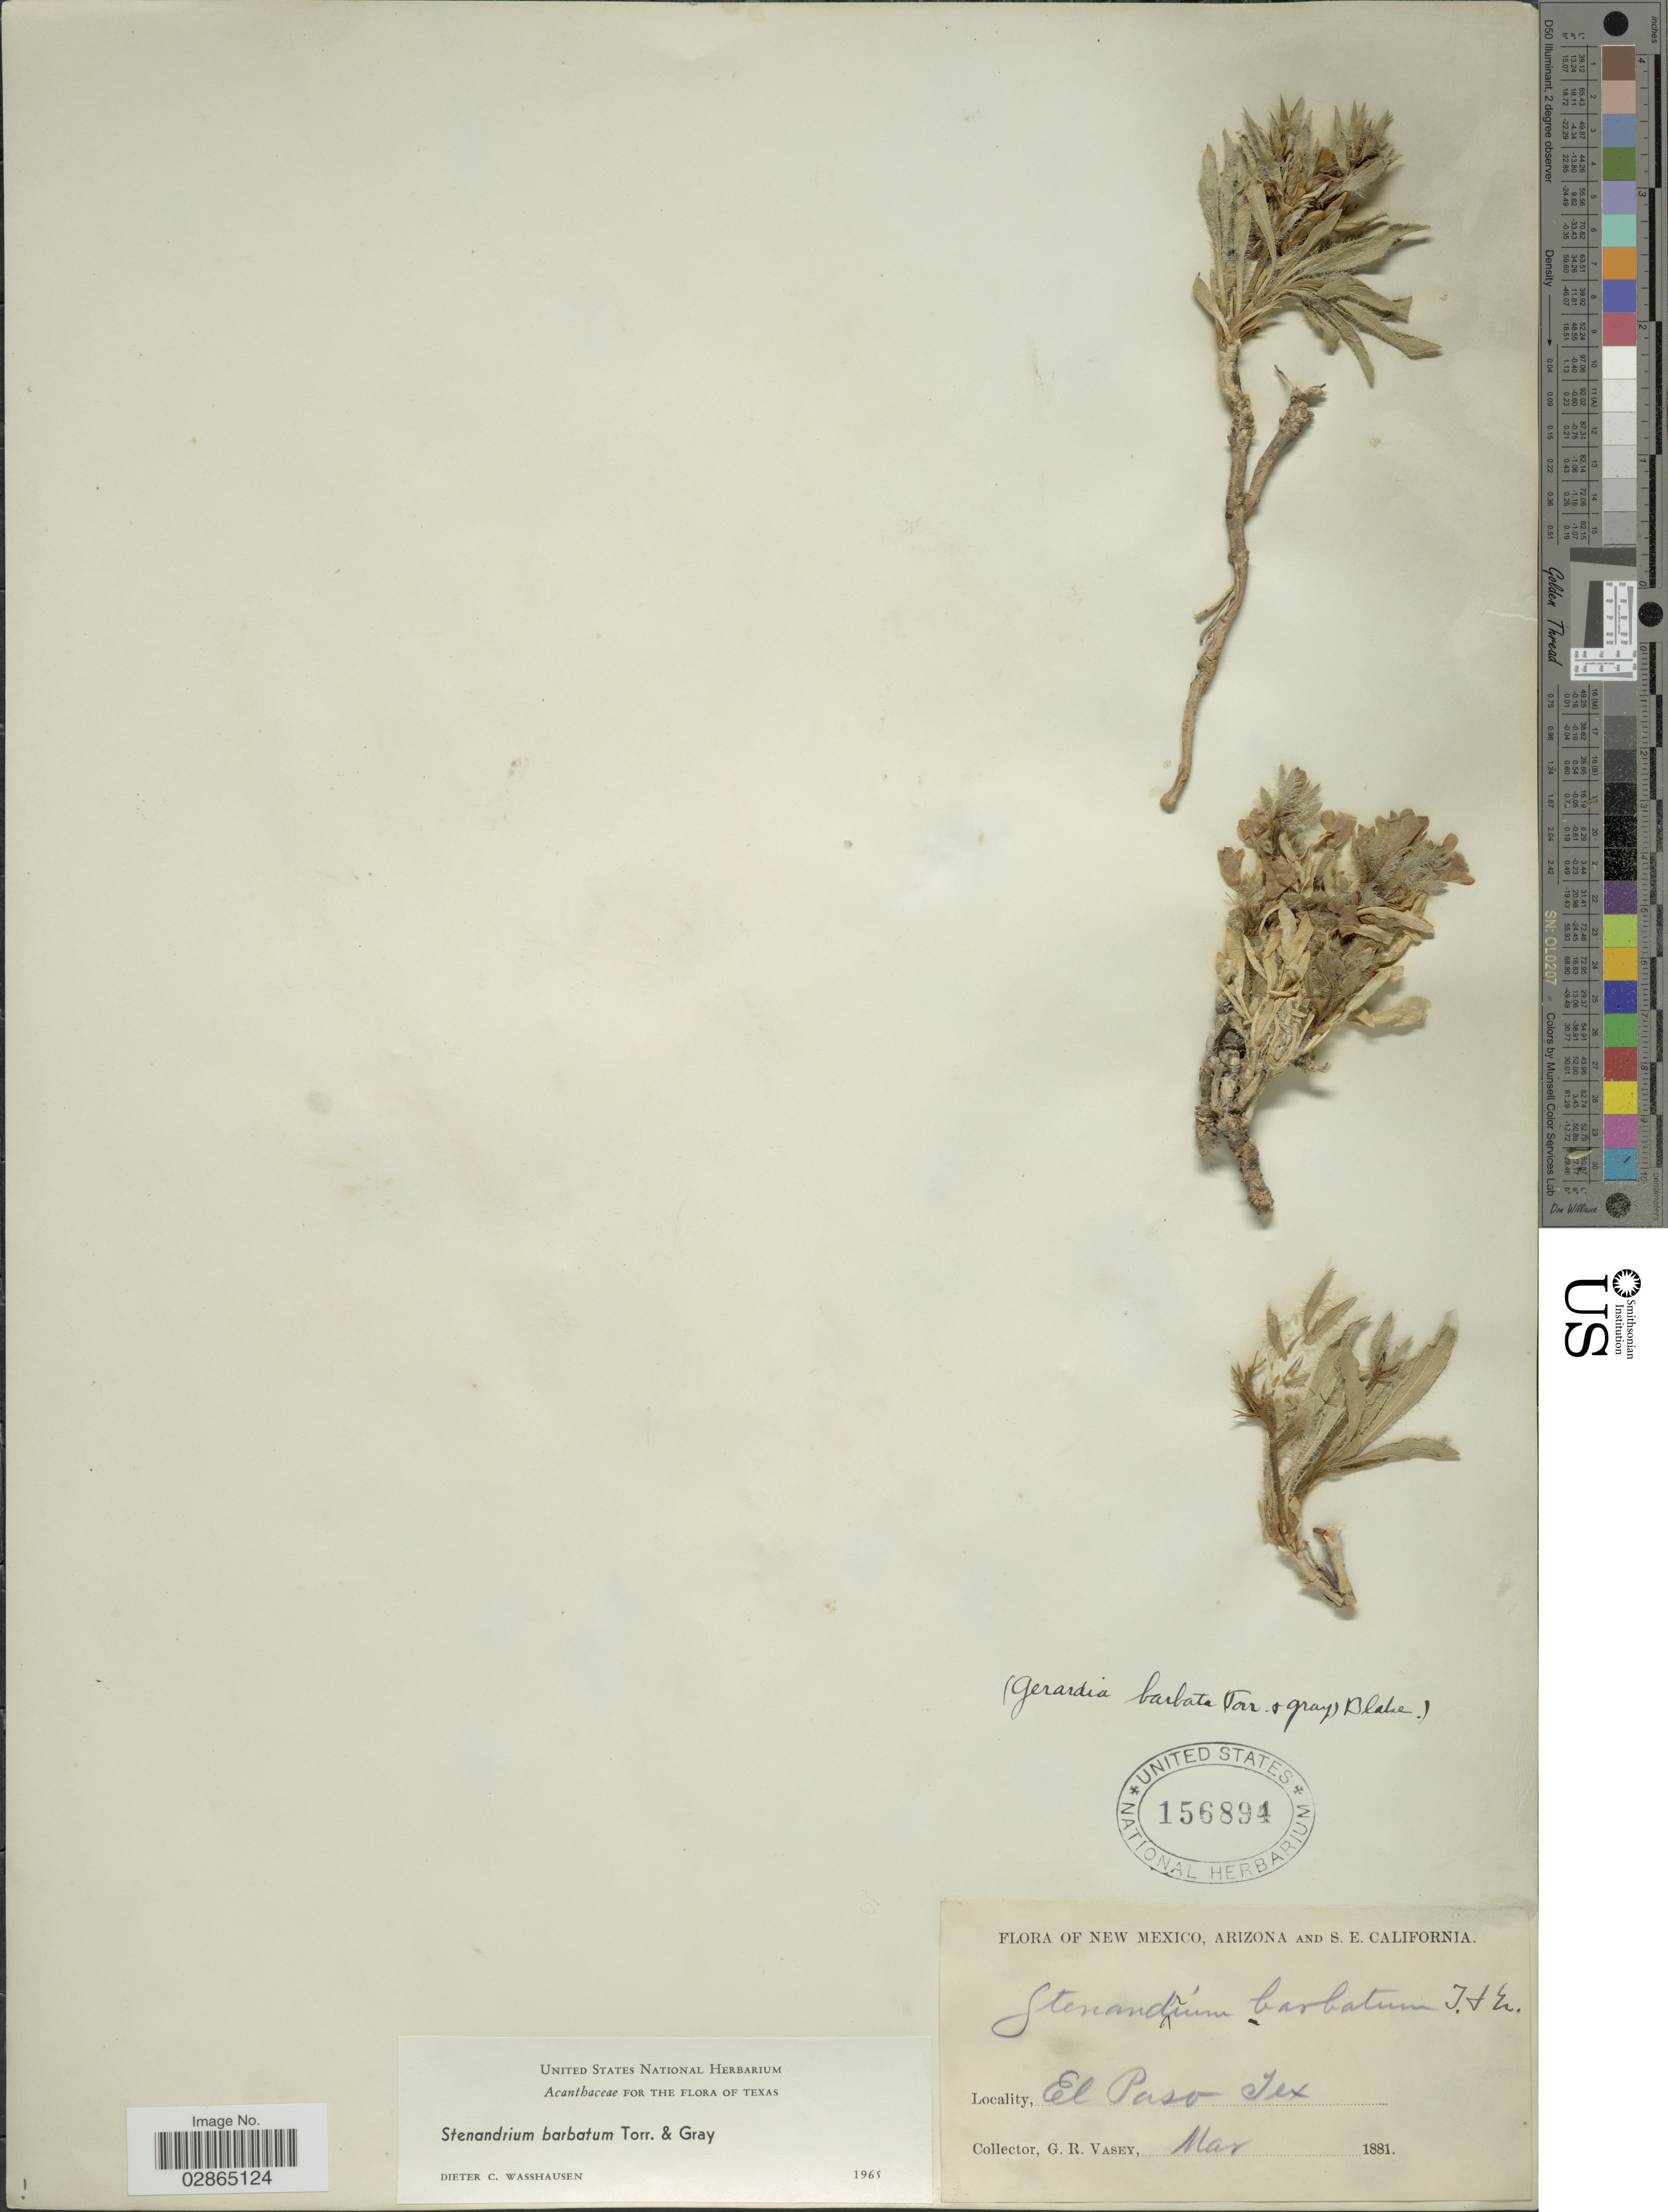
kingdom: Plantae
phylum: Tracheophyta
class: Magnoliopsida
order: Lamiales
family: Acanthaceae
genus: Stenandrium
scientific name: Stenandrium barbatum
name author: Torr. & A. Gray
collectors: G. R. Vasey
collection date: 1881-05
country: United States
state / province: Texas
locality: El Paso.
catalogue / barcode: US 156894